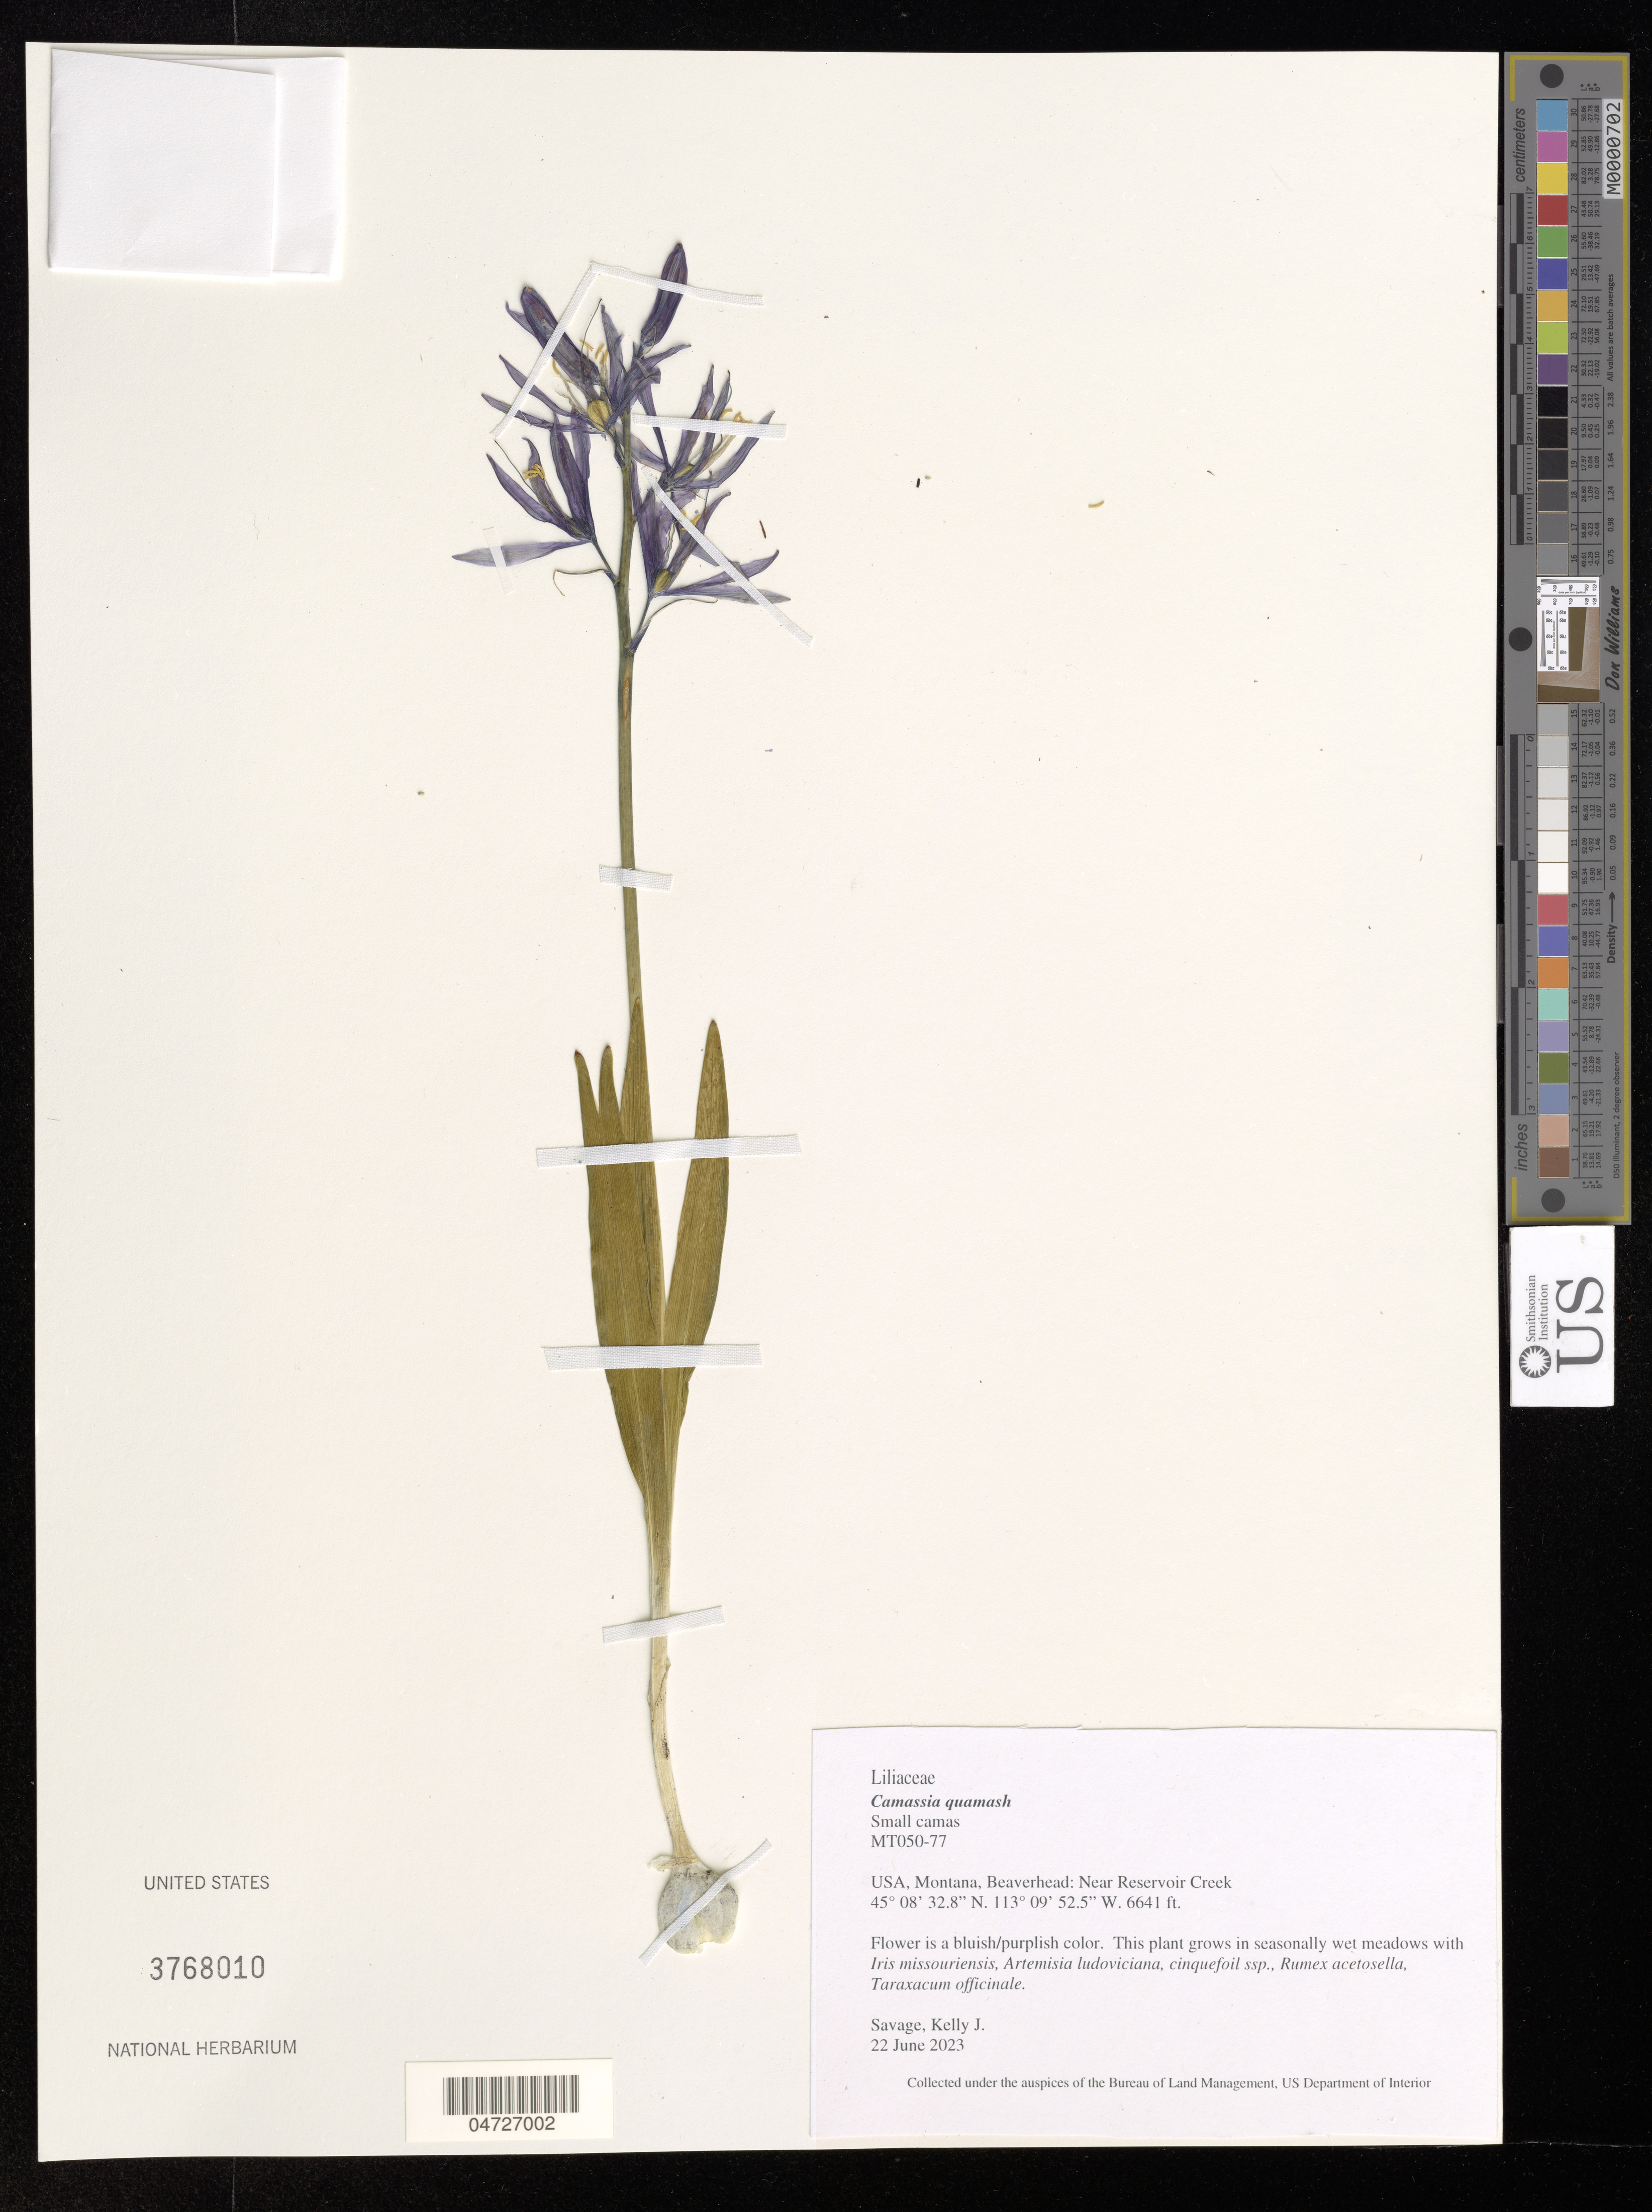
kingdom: Plantae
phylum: Tracheophyta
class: Liliopsida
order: Asparagales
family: Asparagaceae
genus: Camassia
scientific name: Camassia quamash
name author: (Pursh) Greene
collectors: K. Savage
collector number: MT050-77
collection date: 2023-06-22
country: United States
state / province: Montana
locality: Beaverhead: Near Reservoir Creek.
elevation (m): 2024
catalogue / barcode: US 3768010